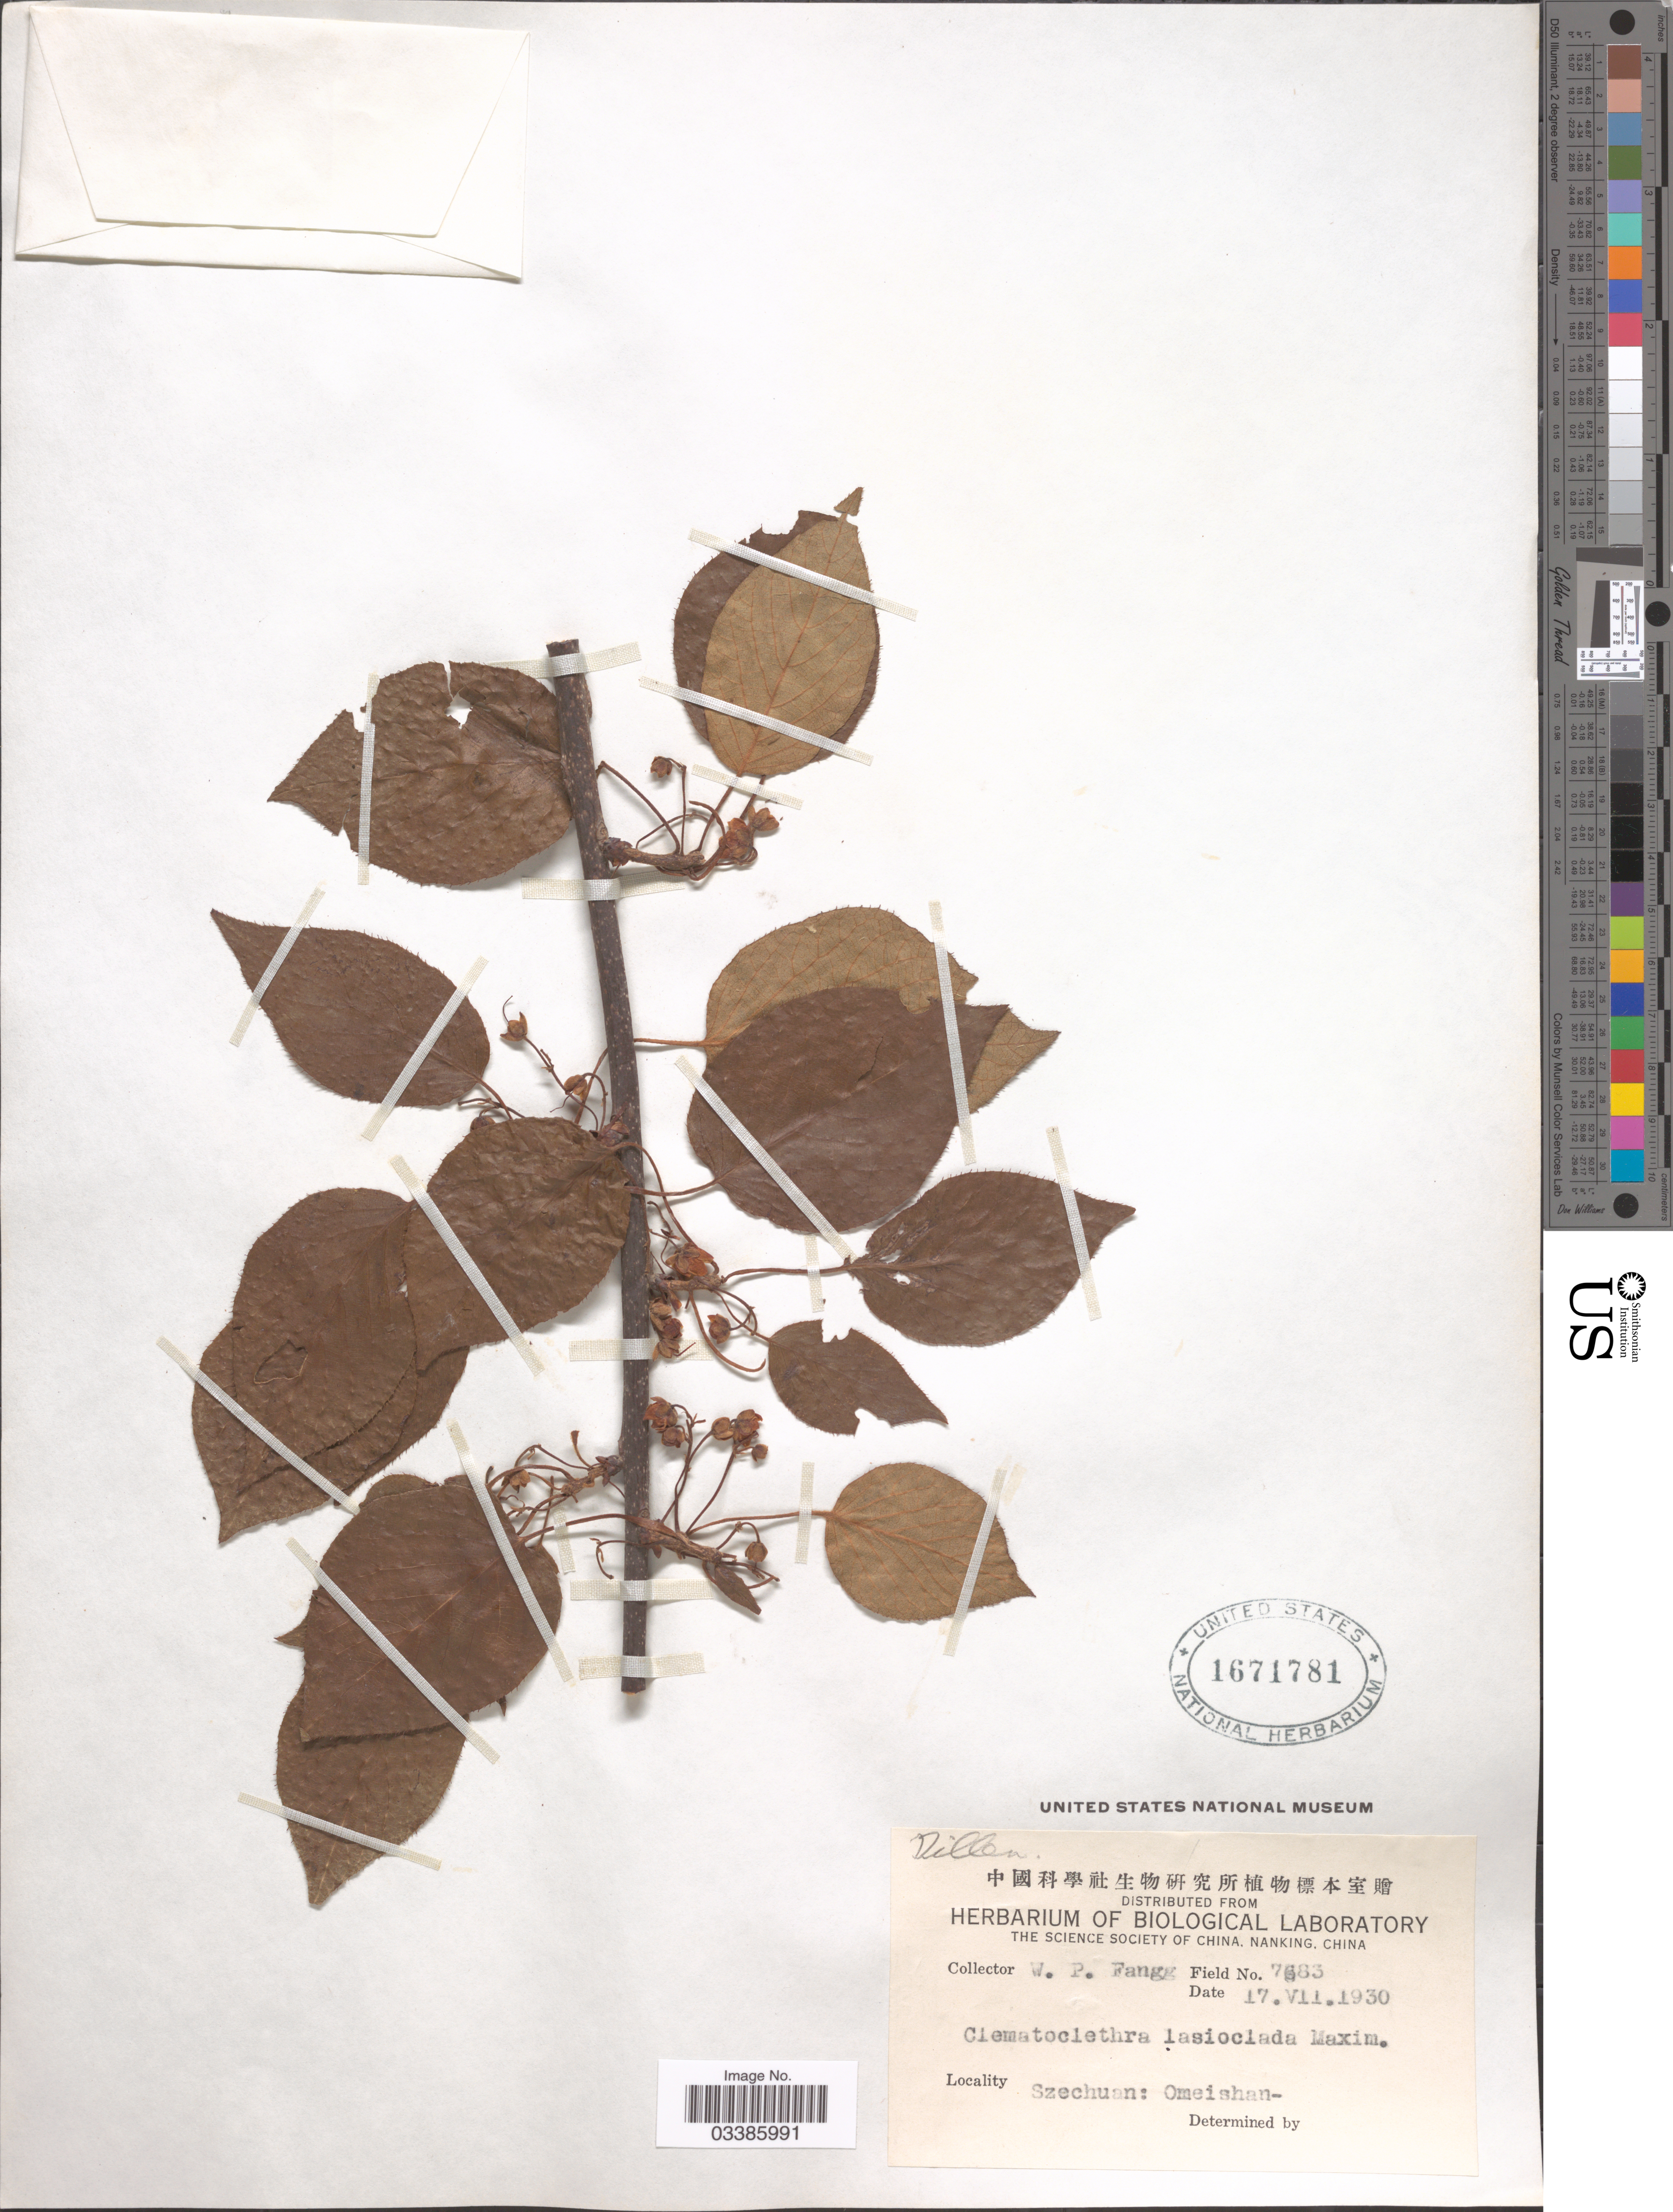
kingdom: Plantae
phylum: Tracheophyta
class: Magnoliopsida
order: Ericales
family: Actinidiaceae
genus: Clematoclethra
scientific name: Clematoclethra lasioclada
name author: Maxim.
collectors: W. P. Fang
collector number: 7683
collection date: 1930-07-17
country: China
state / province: Sichuan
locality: Szechuan: Omeishan.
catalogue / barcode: US 1671781